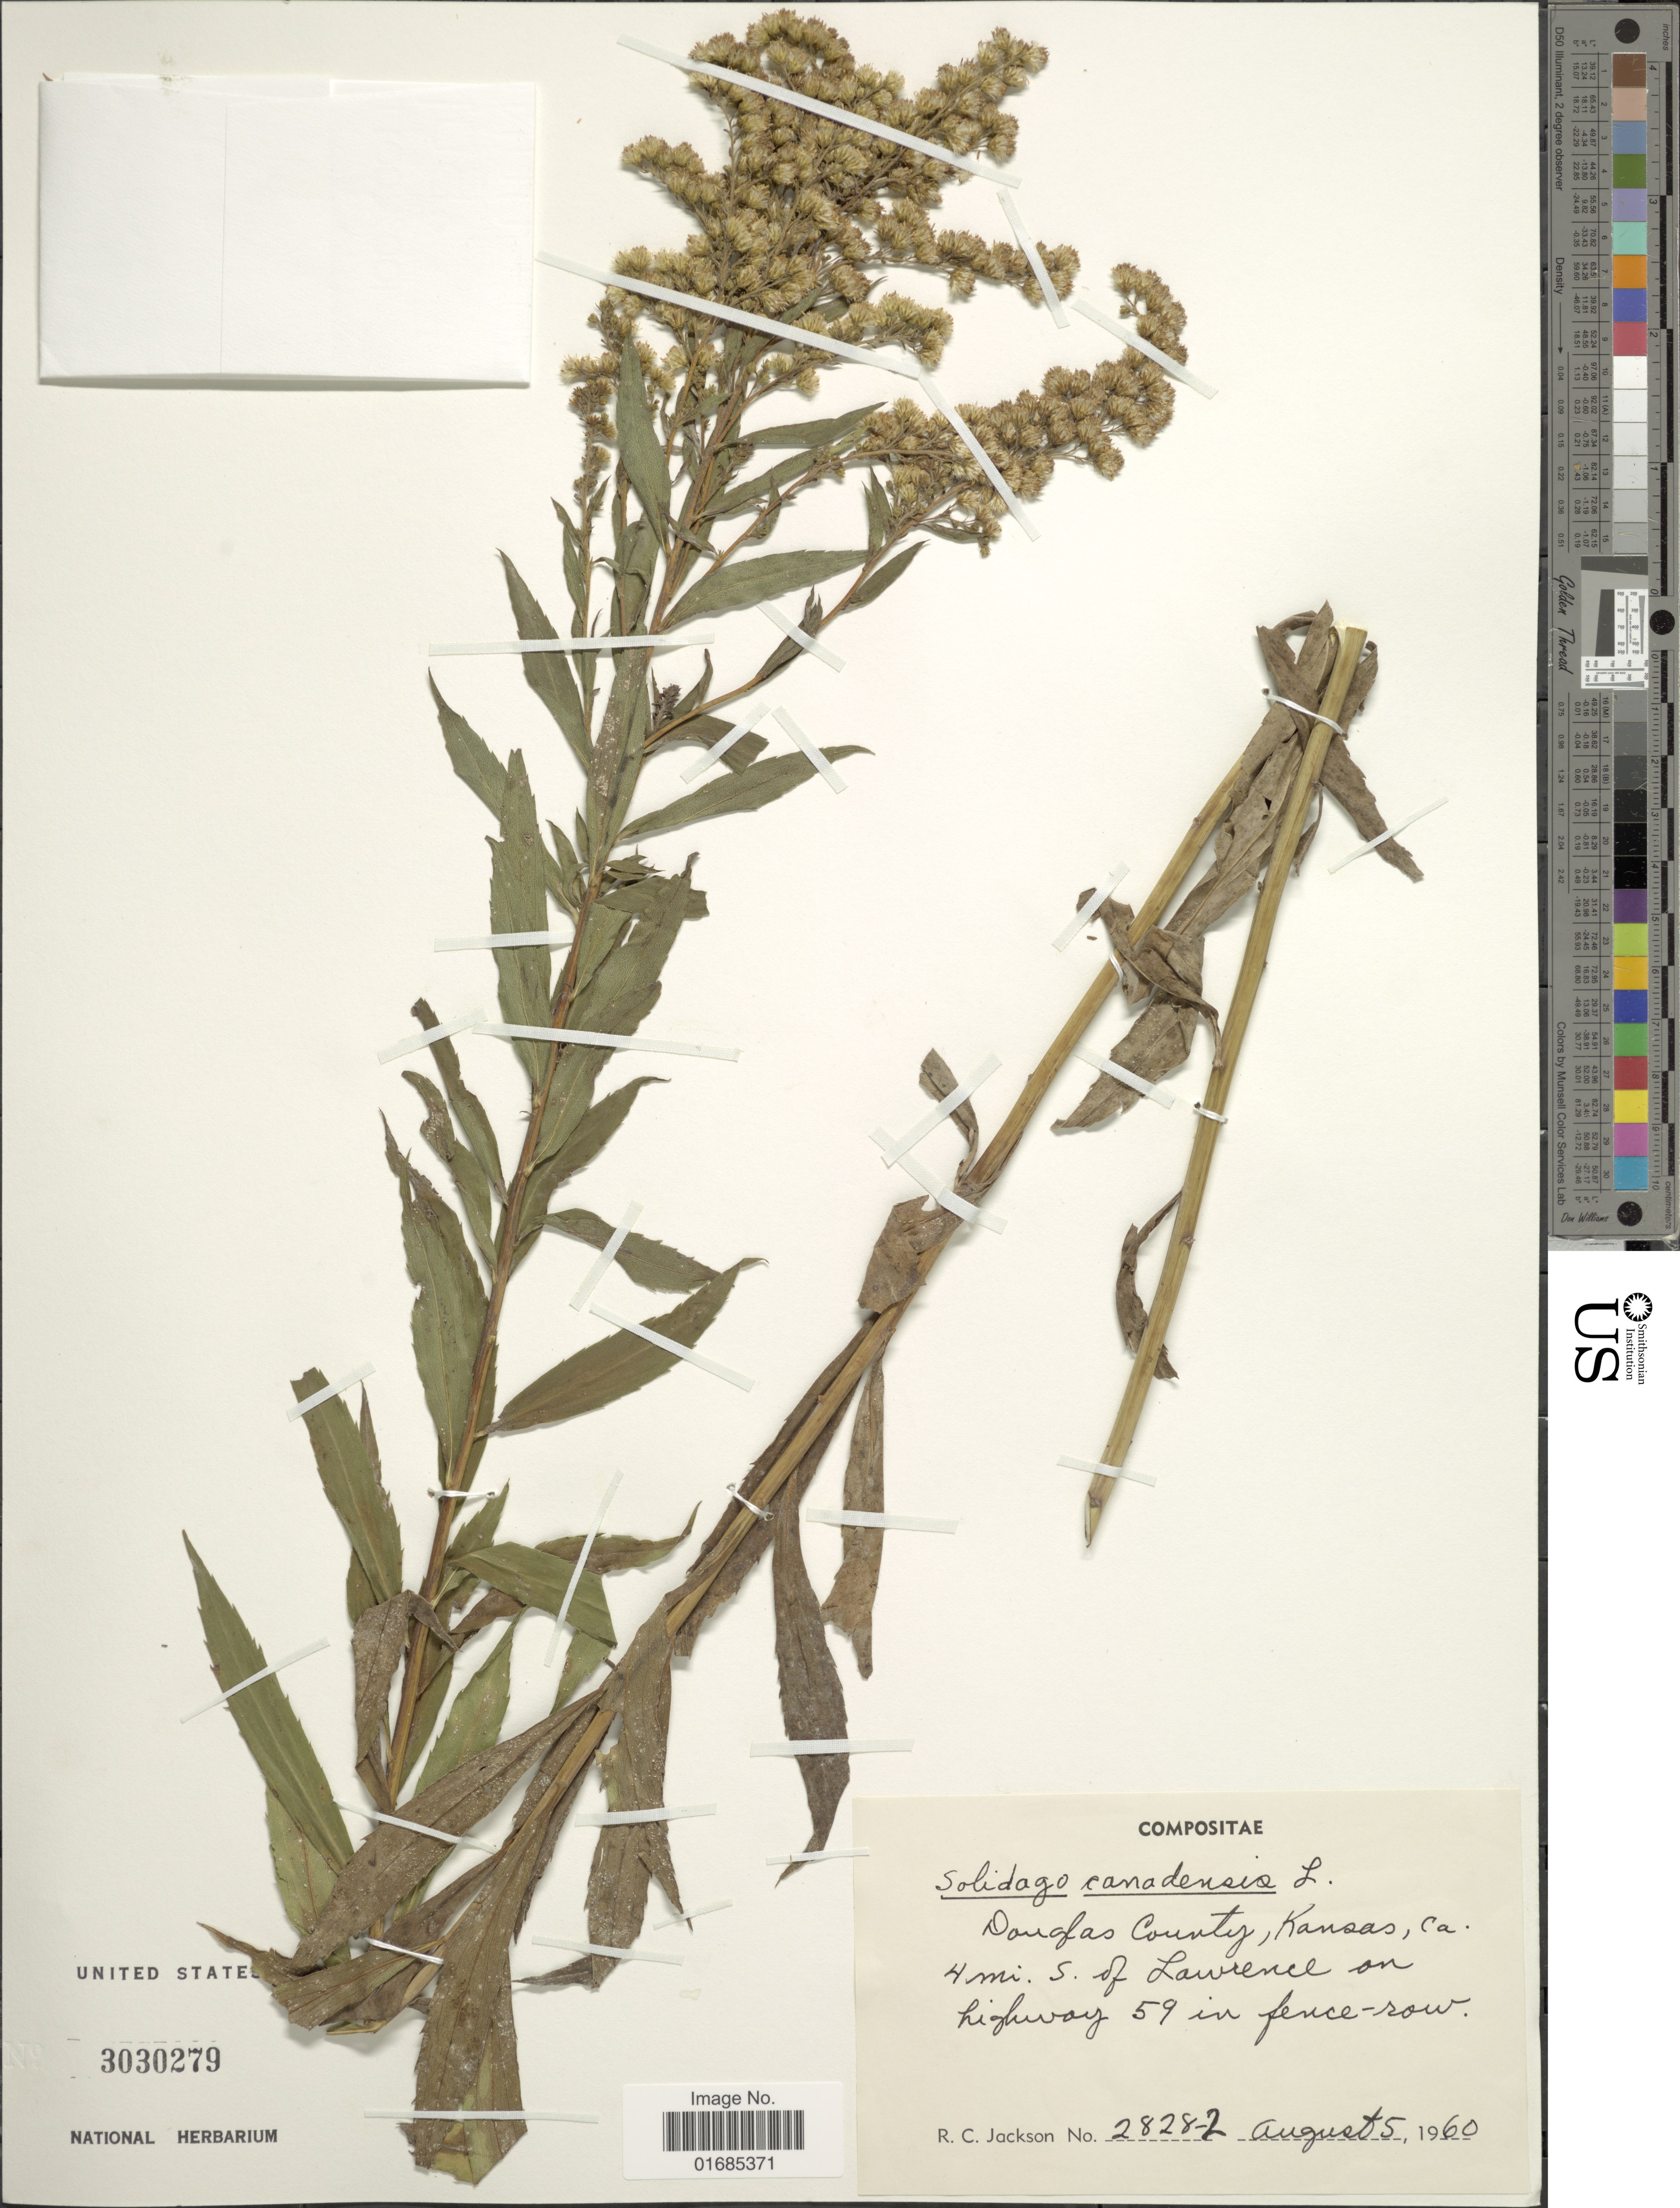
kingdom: Plantae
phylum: Tracheophyta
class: Magnoliopsida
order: Asterales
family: Asteraceae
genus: Solidago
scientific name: Solidago canadensis var. gilvocanescens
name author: Rydb.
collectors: R. C. Jackson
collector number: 2828-2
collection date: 1960-08-05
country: United States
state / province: Kansas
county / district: Douglas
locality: Douglas County, Kansas, 4 mi. S. of Lawrnce on highway 59 in fence-row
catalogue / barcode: US 3030297